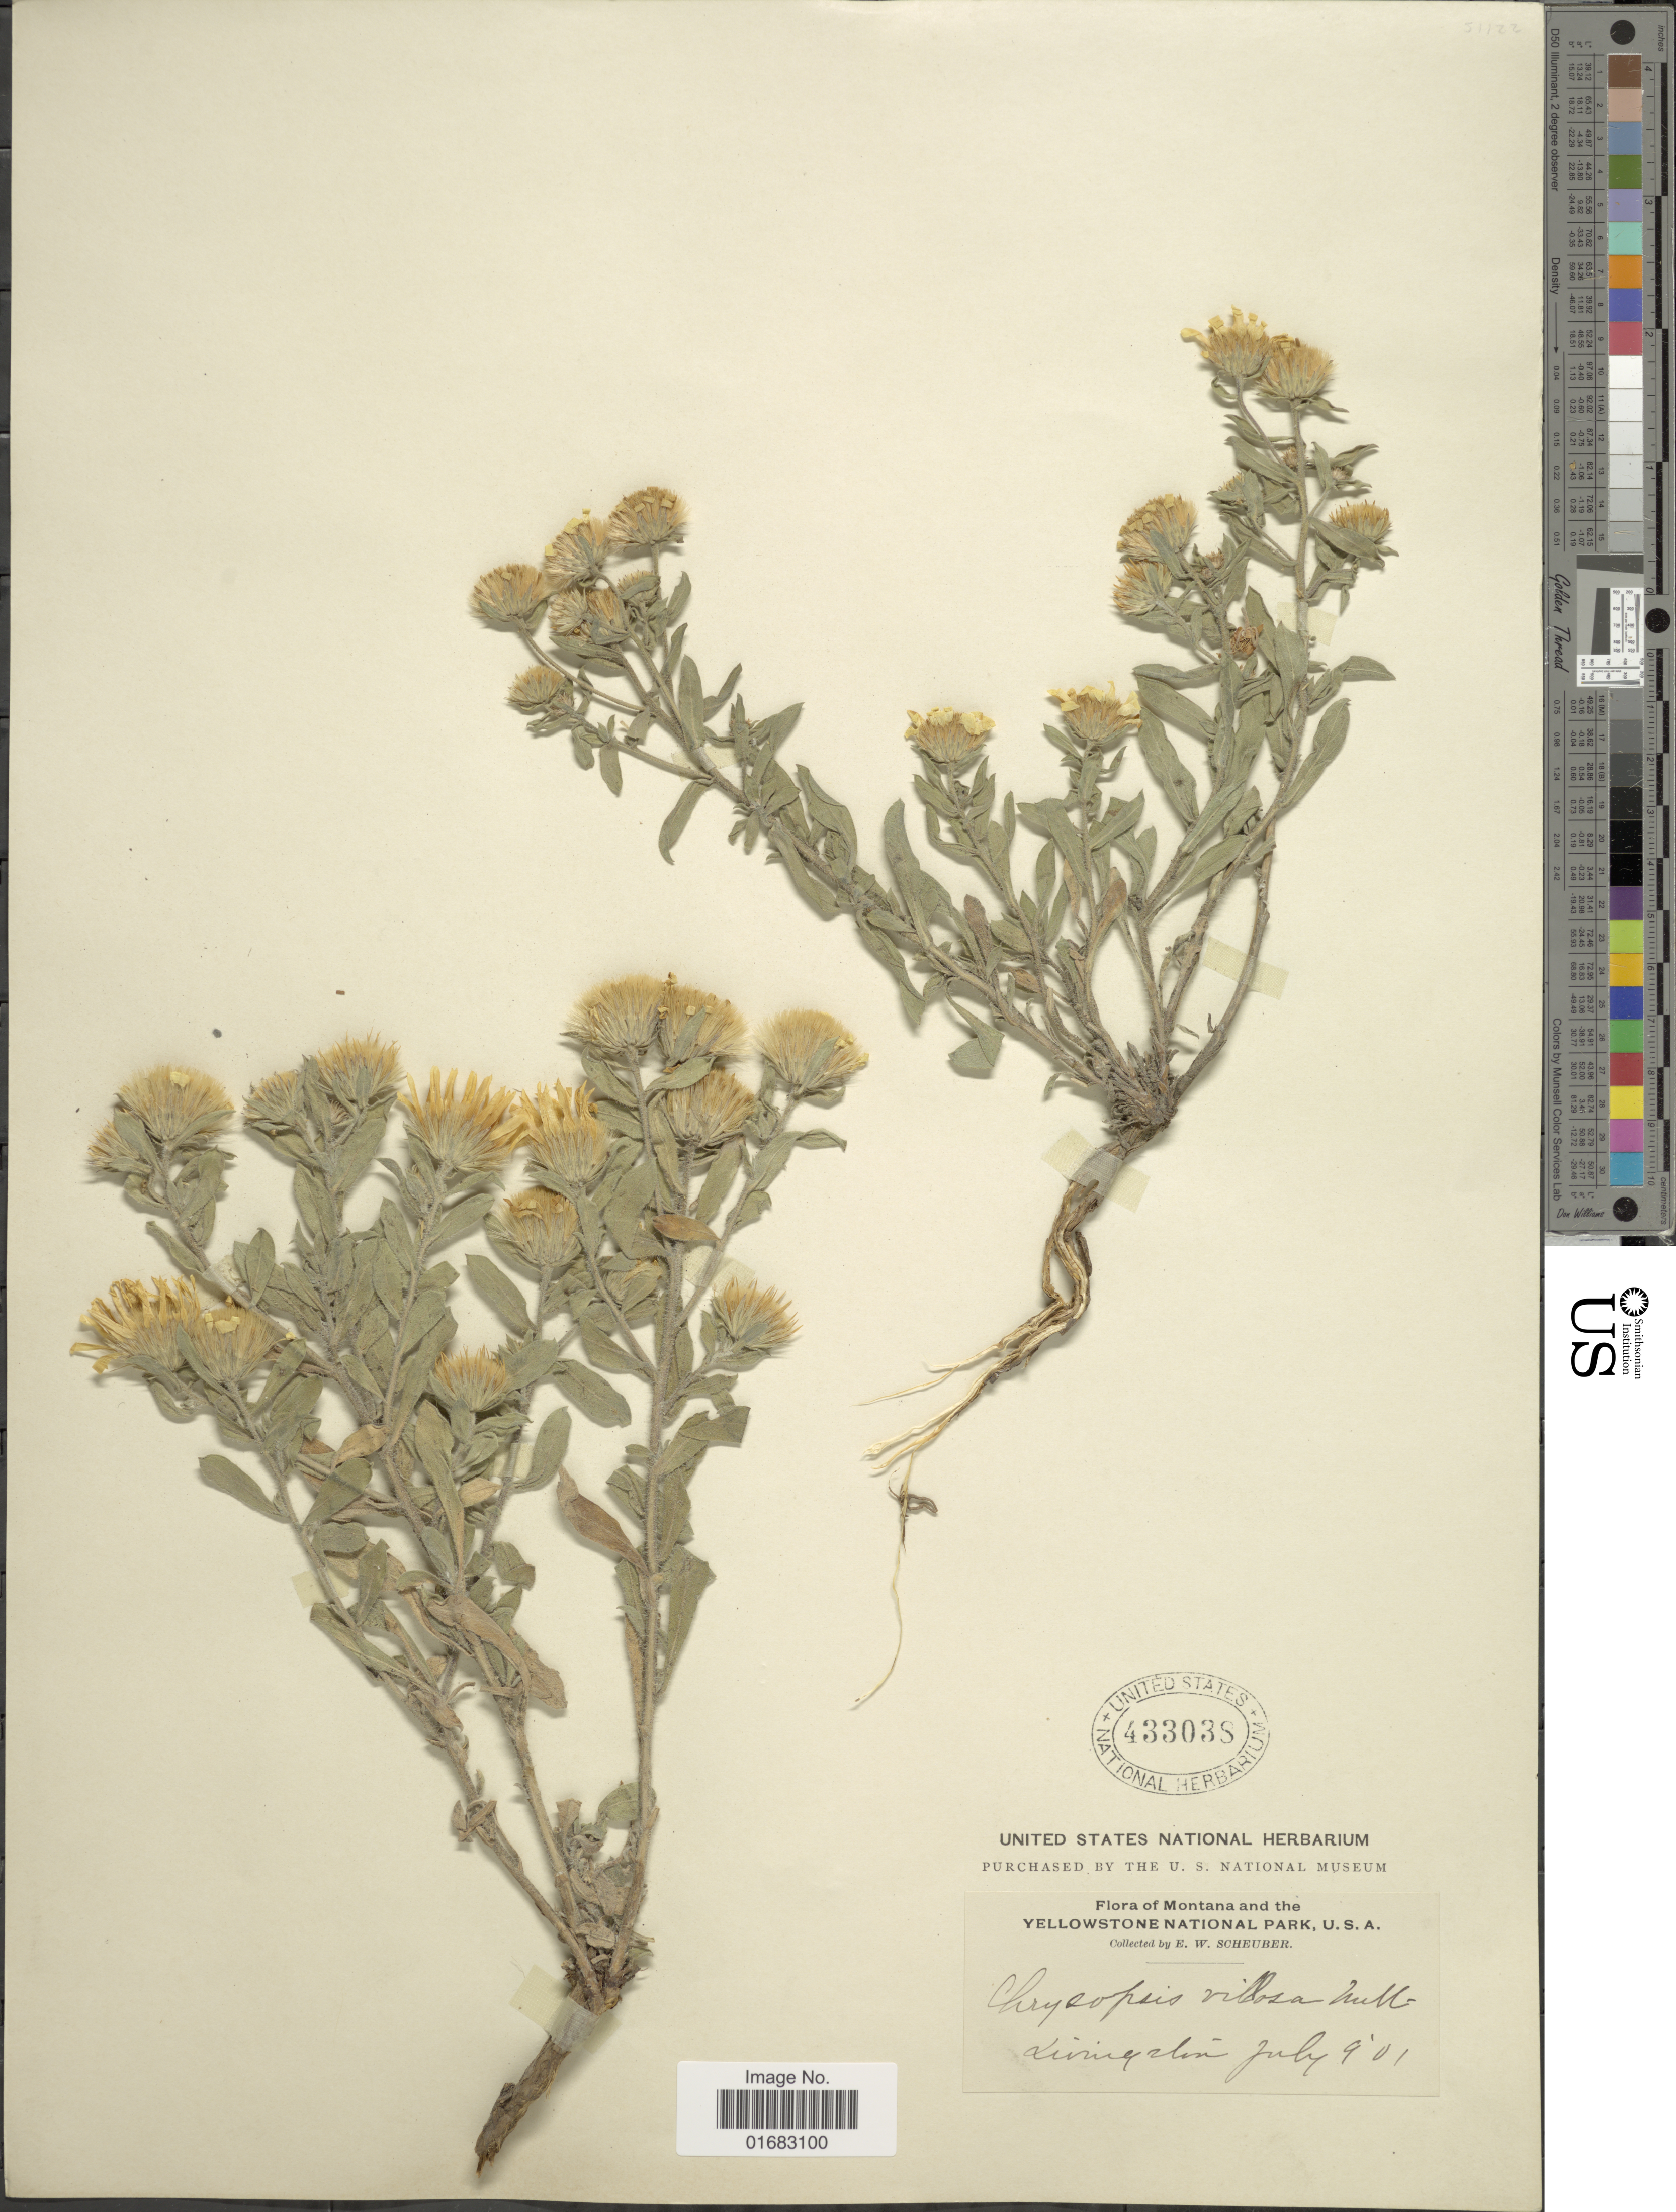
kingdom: Plantae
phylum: Tracheophyta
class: Magnoliopsida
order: Asterales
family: Asteraceae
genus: Heterotheca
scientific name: Heterotheca villosa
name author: (Pursh) Shinners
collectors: E. Scheuber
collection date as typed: Transcribed d/m/y: 9/7/1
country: United States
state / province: Montana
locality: Montana. Yellowstone National Park. Livingston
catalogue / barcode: US 433038